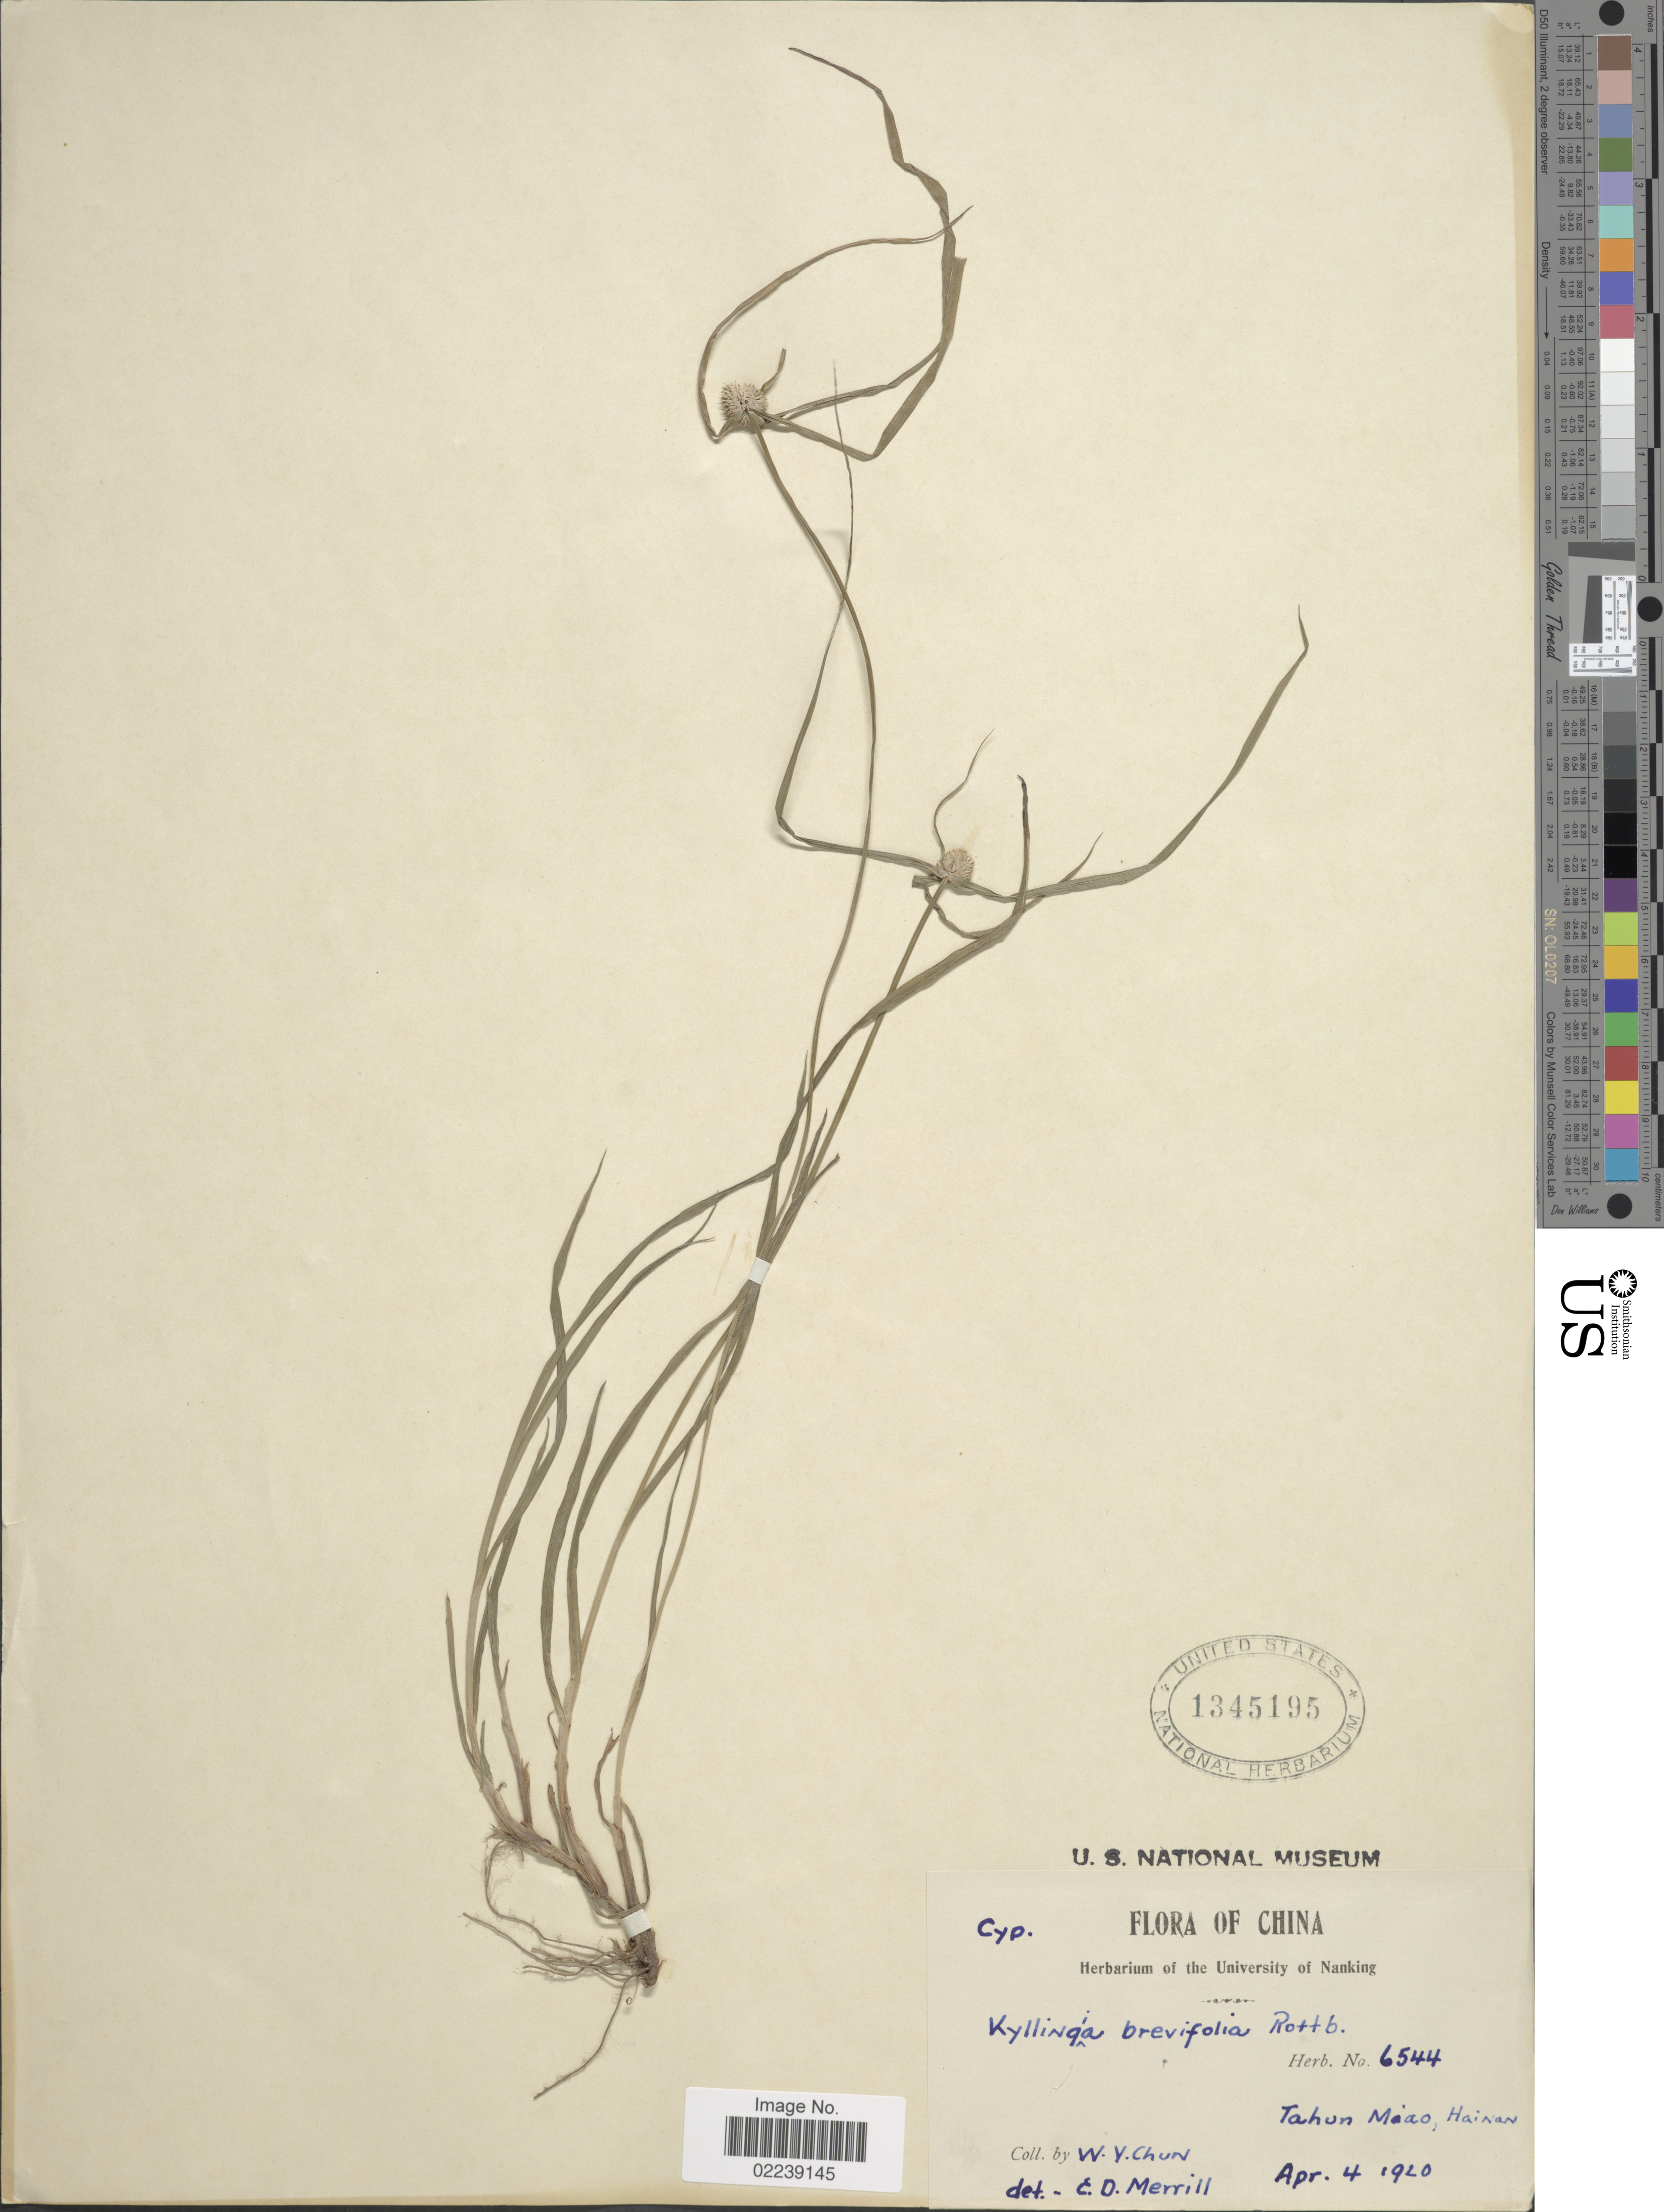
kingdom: Plantae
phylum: Tracheophyta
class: Liliopsida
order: Poales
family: Cyperaceae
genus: Cyperus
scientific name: Cyperus mindorensis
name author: (Steud.) Huygh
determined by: Strong, M. T., (US), Smithsonian Institution - National Museum of Natural History (UNITED STATES)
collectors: W. Y. Chun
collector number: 6544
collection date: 1920-04-04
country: China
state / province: Hainan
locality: Tahun Miao, Hainan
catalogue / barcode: US 1345195